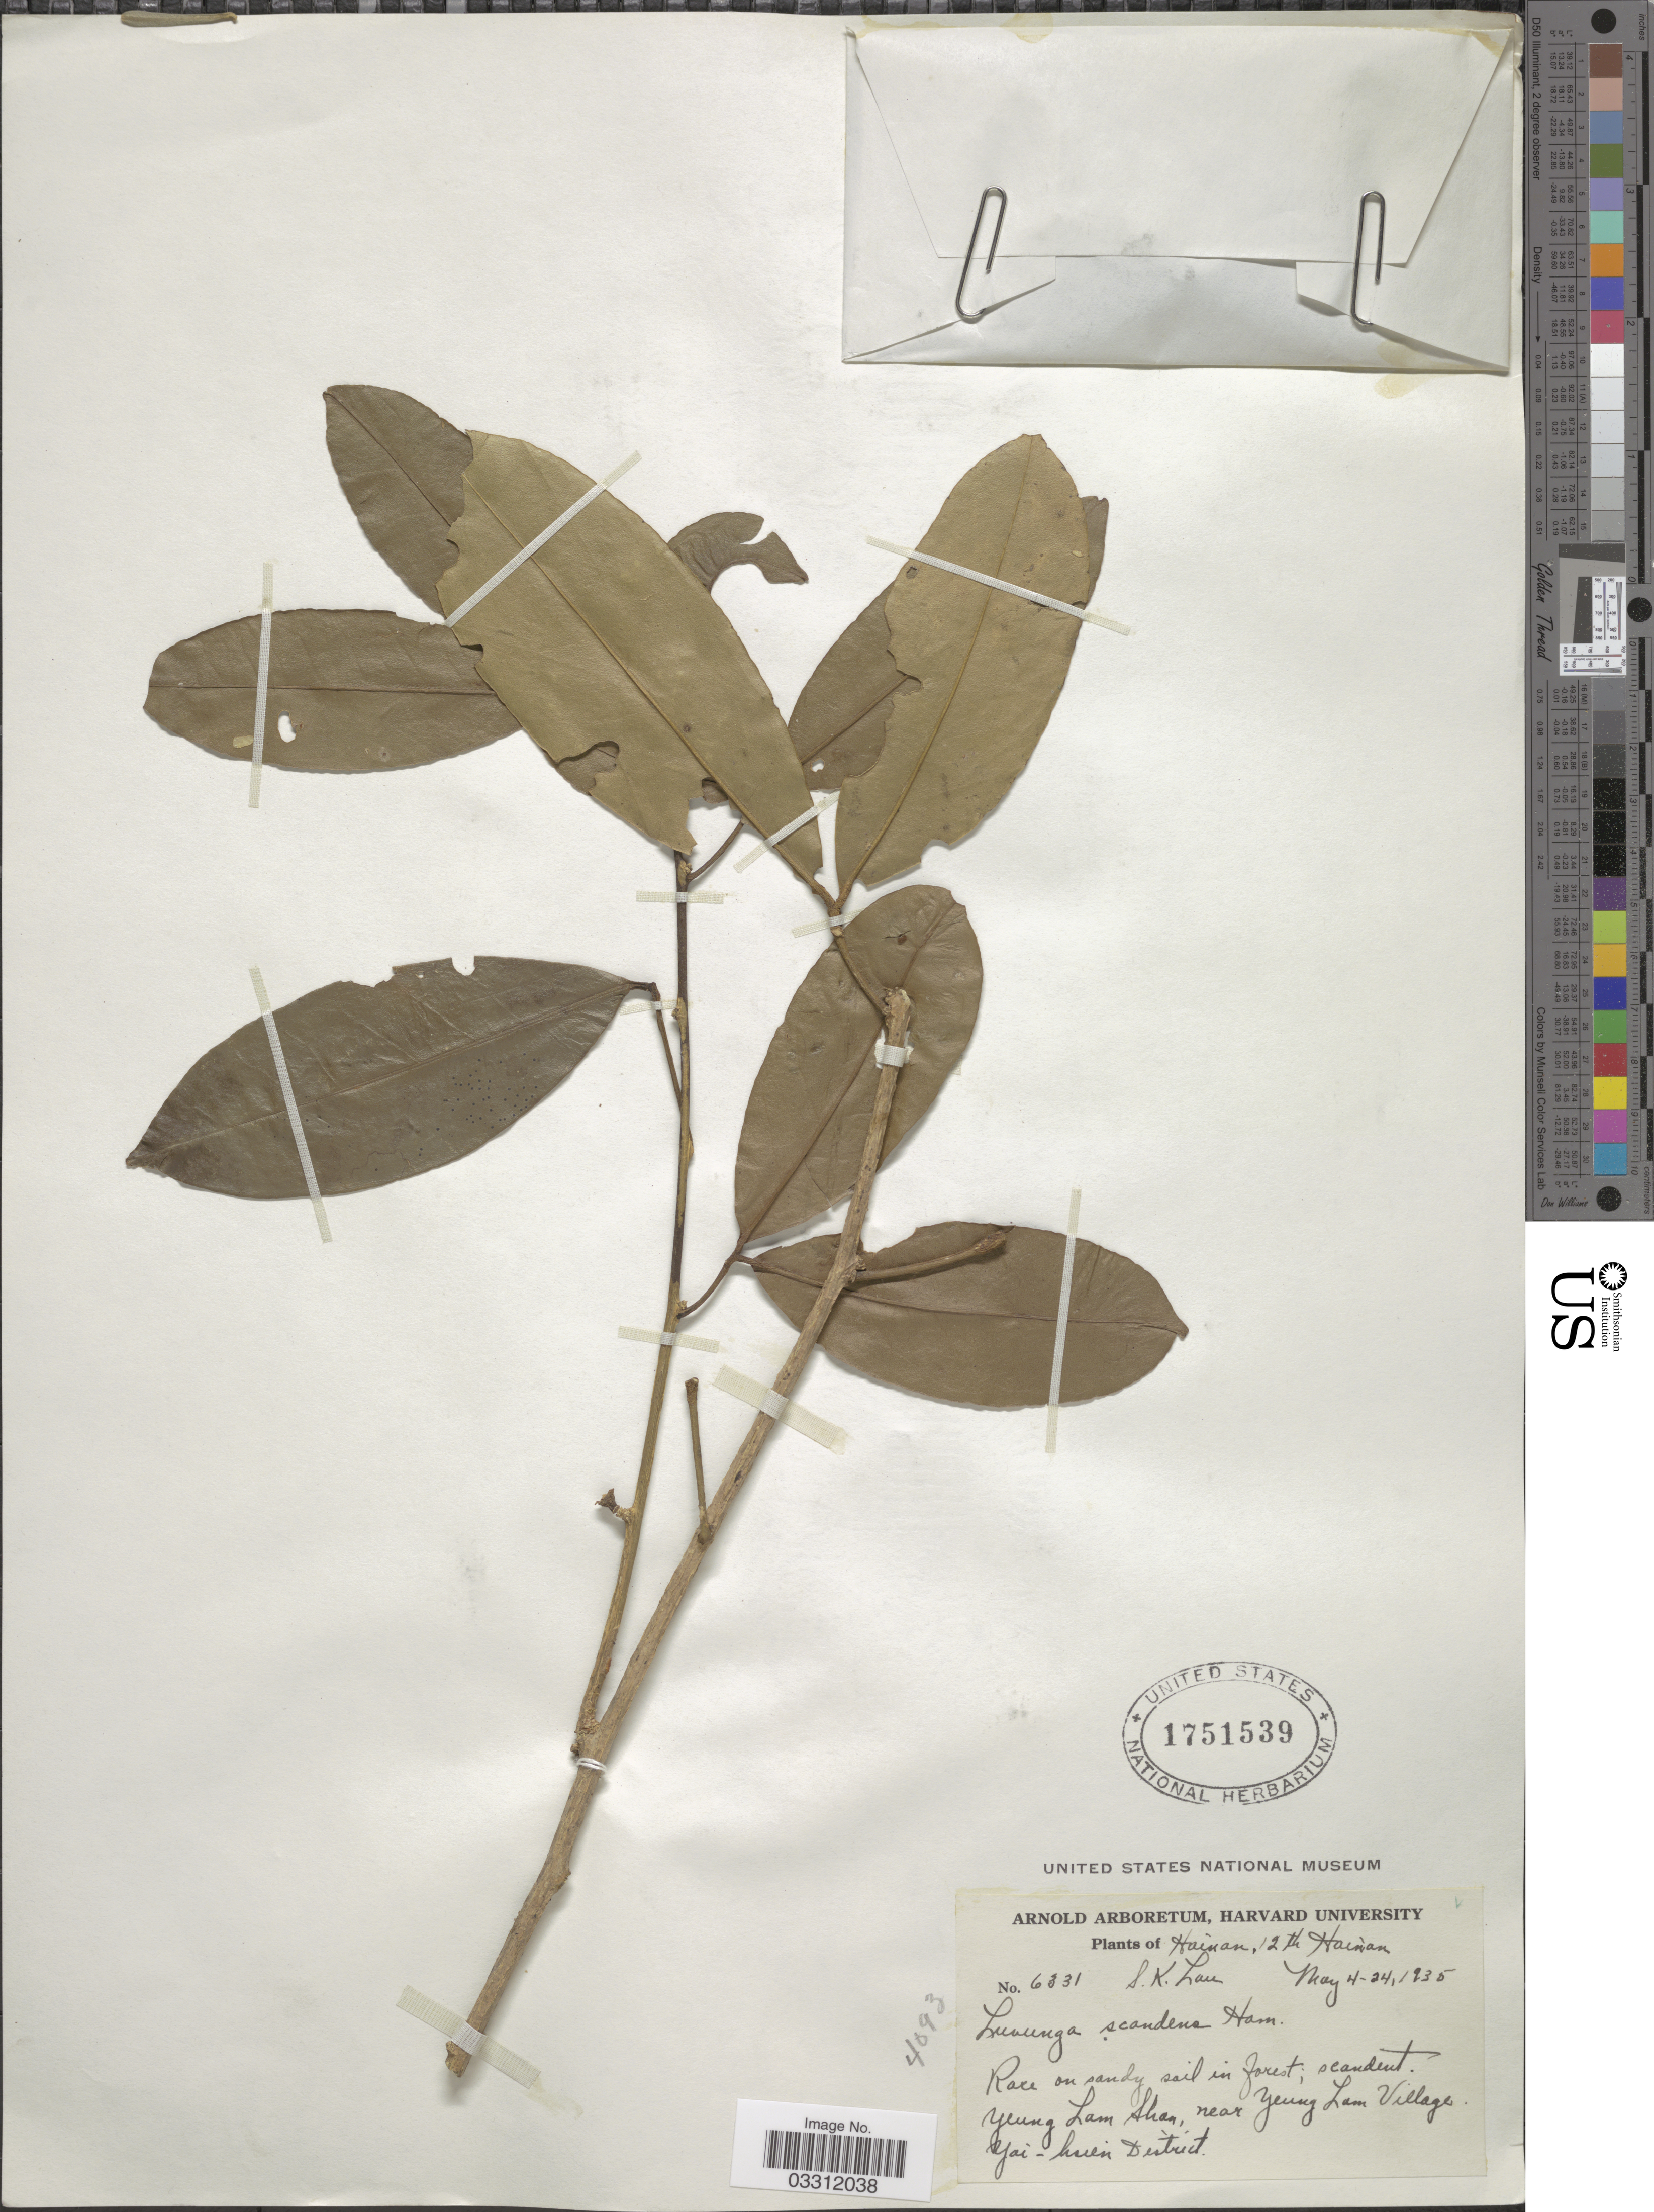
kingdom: Plantae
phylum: Tracheophyta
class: Magnoliopsida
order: Sapindales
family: Rutaceae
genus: Luvunga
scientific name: Luvunga scandens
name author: (Roxb.) Buch.-Ham. ex Wight & Arn.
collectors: S. K. Lau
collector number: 6331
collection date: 1935-05-04/1935-05-24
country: China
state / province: Hainan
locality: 12th Hainan, Yeung Lam Shan, near Yeung Lam Village. Yai-huen District.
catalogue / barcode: US 1751539